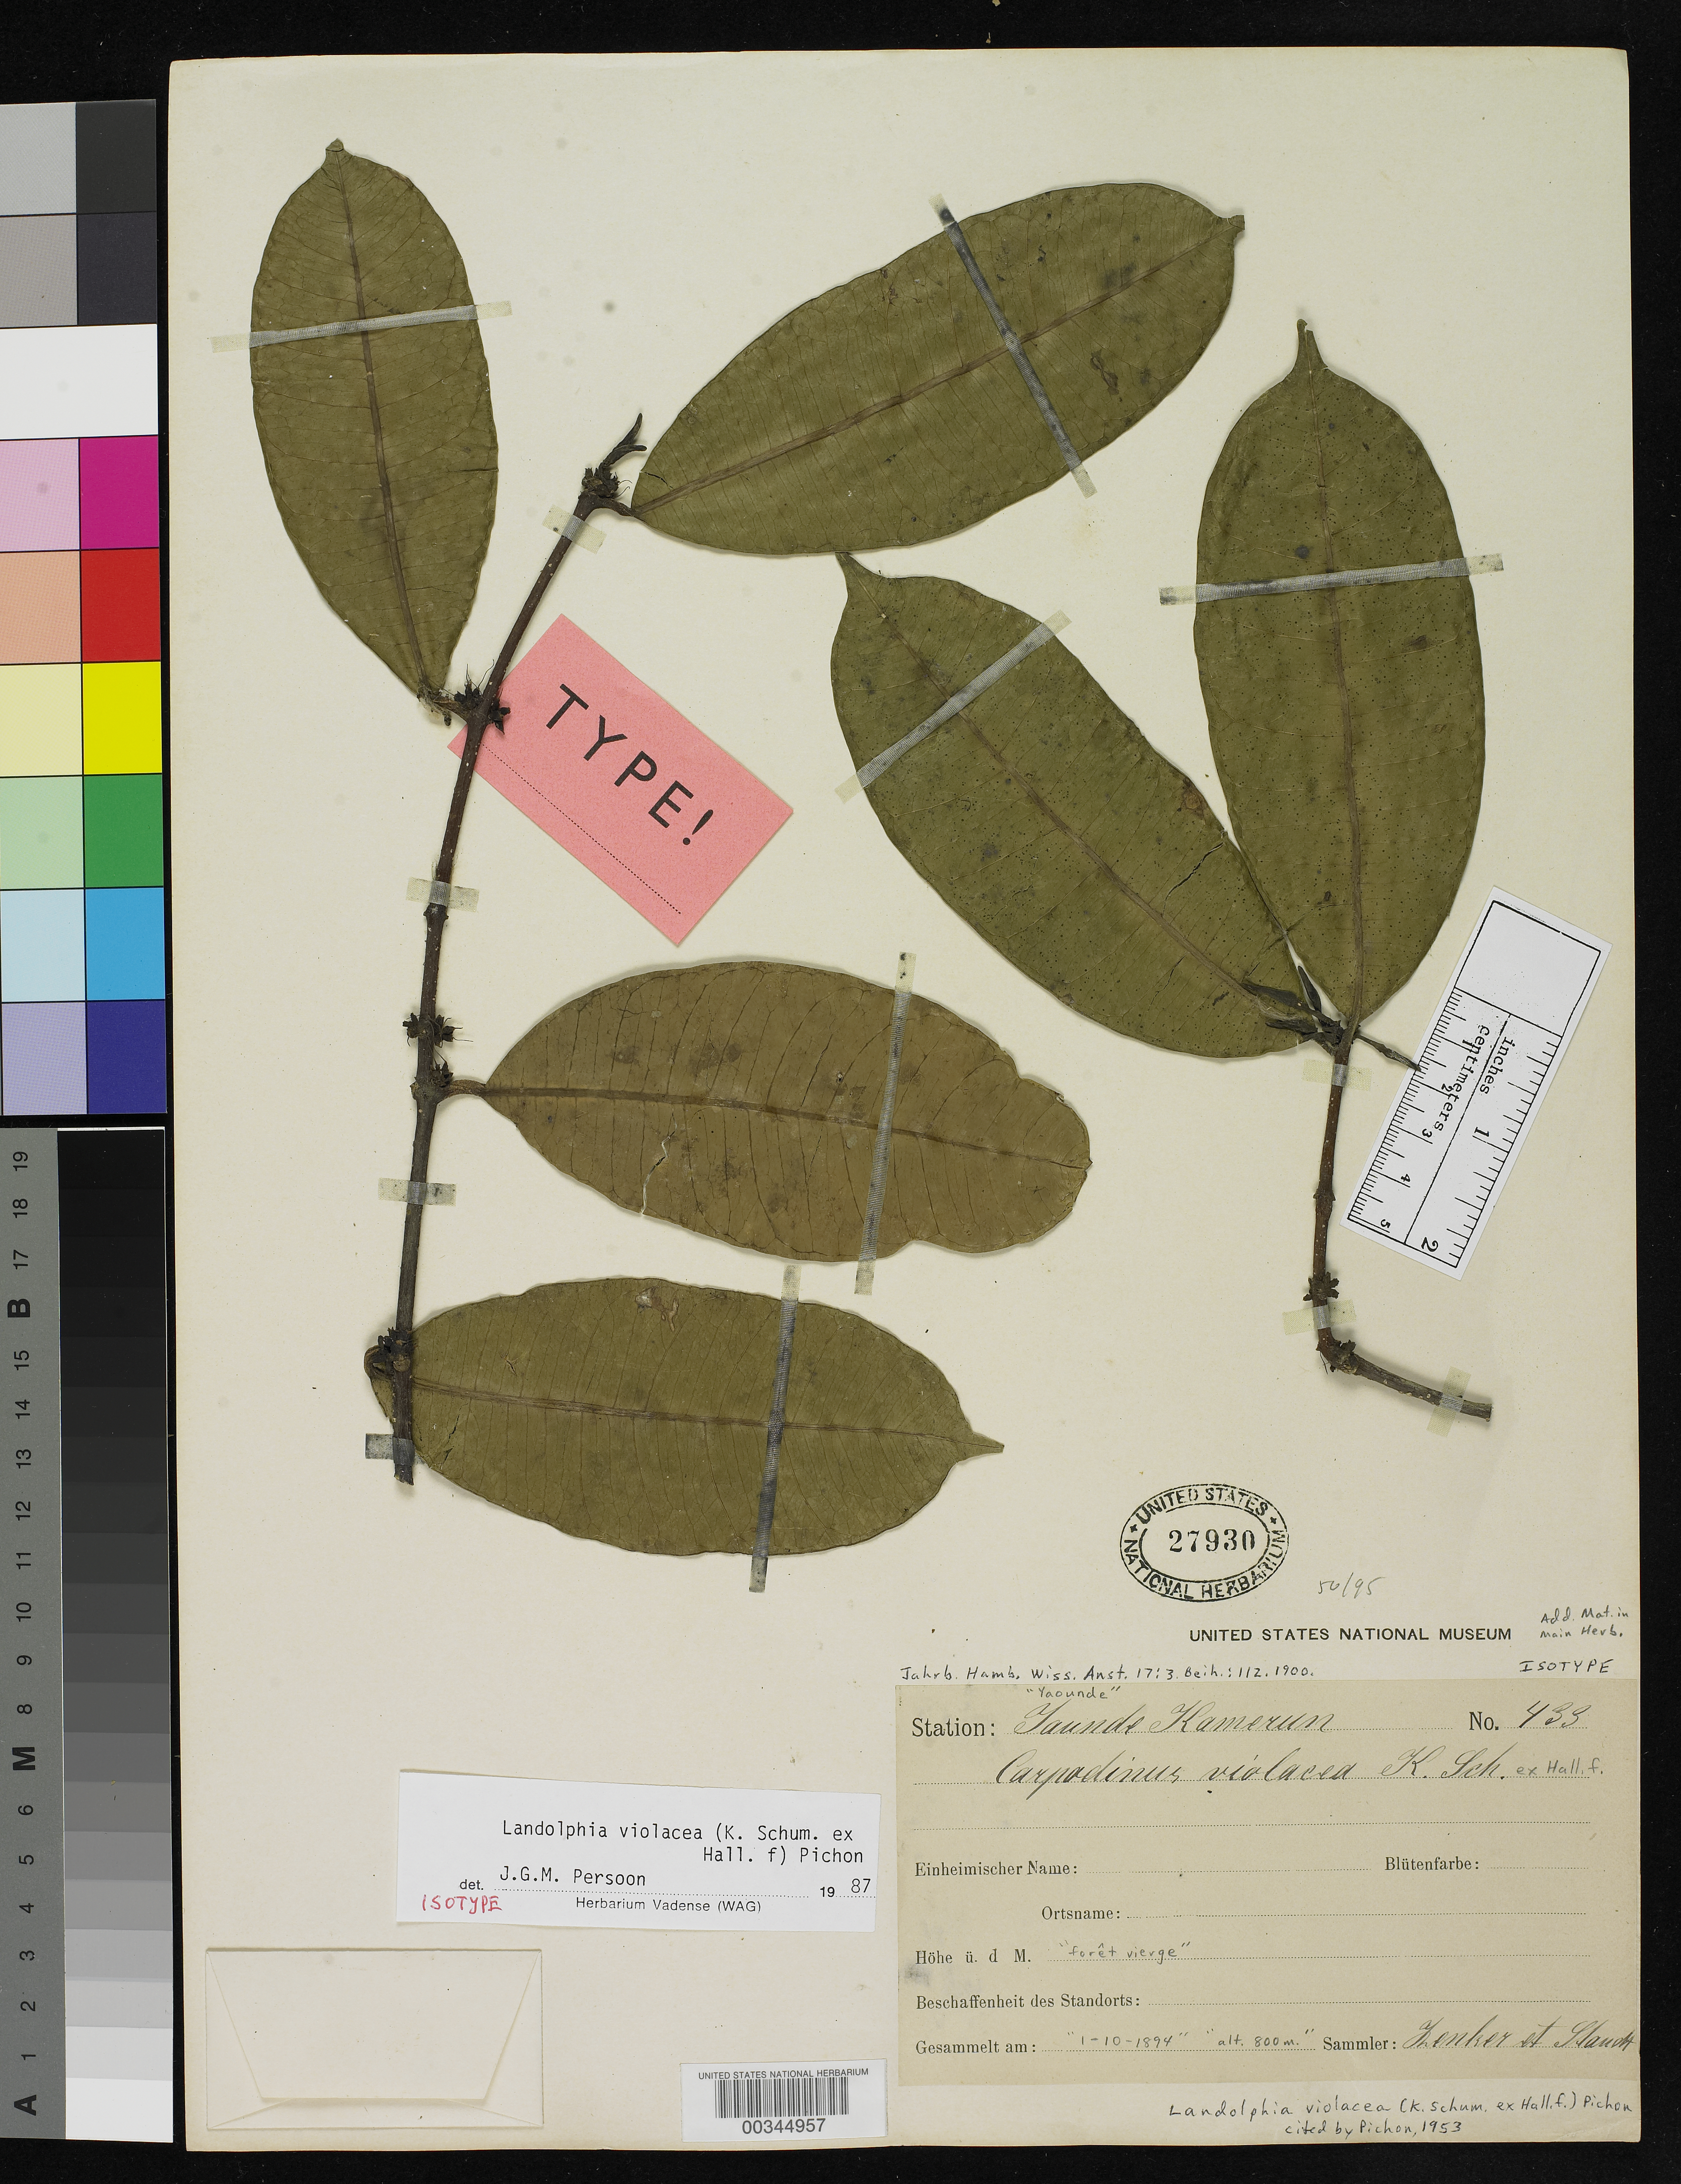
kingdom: Plantae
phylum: Tracheophyta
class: Magnoliopsida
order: Gentianales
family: Apocynaceae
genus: Carpodinus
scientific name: Carpodinus violacea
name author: K. Schum. ex Hallier f.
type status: Isotype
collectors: G. A. Zenker & A. Staudt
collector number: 433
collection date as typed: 01 Oct 1894 or 10 Jan 1894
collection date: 1894-01-10 or 1894-10-01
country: Cameroon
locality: Yaounde, foret vierge [Yaounde, virgin forest].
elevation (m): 800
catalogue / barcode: US 27930